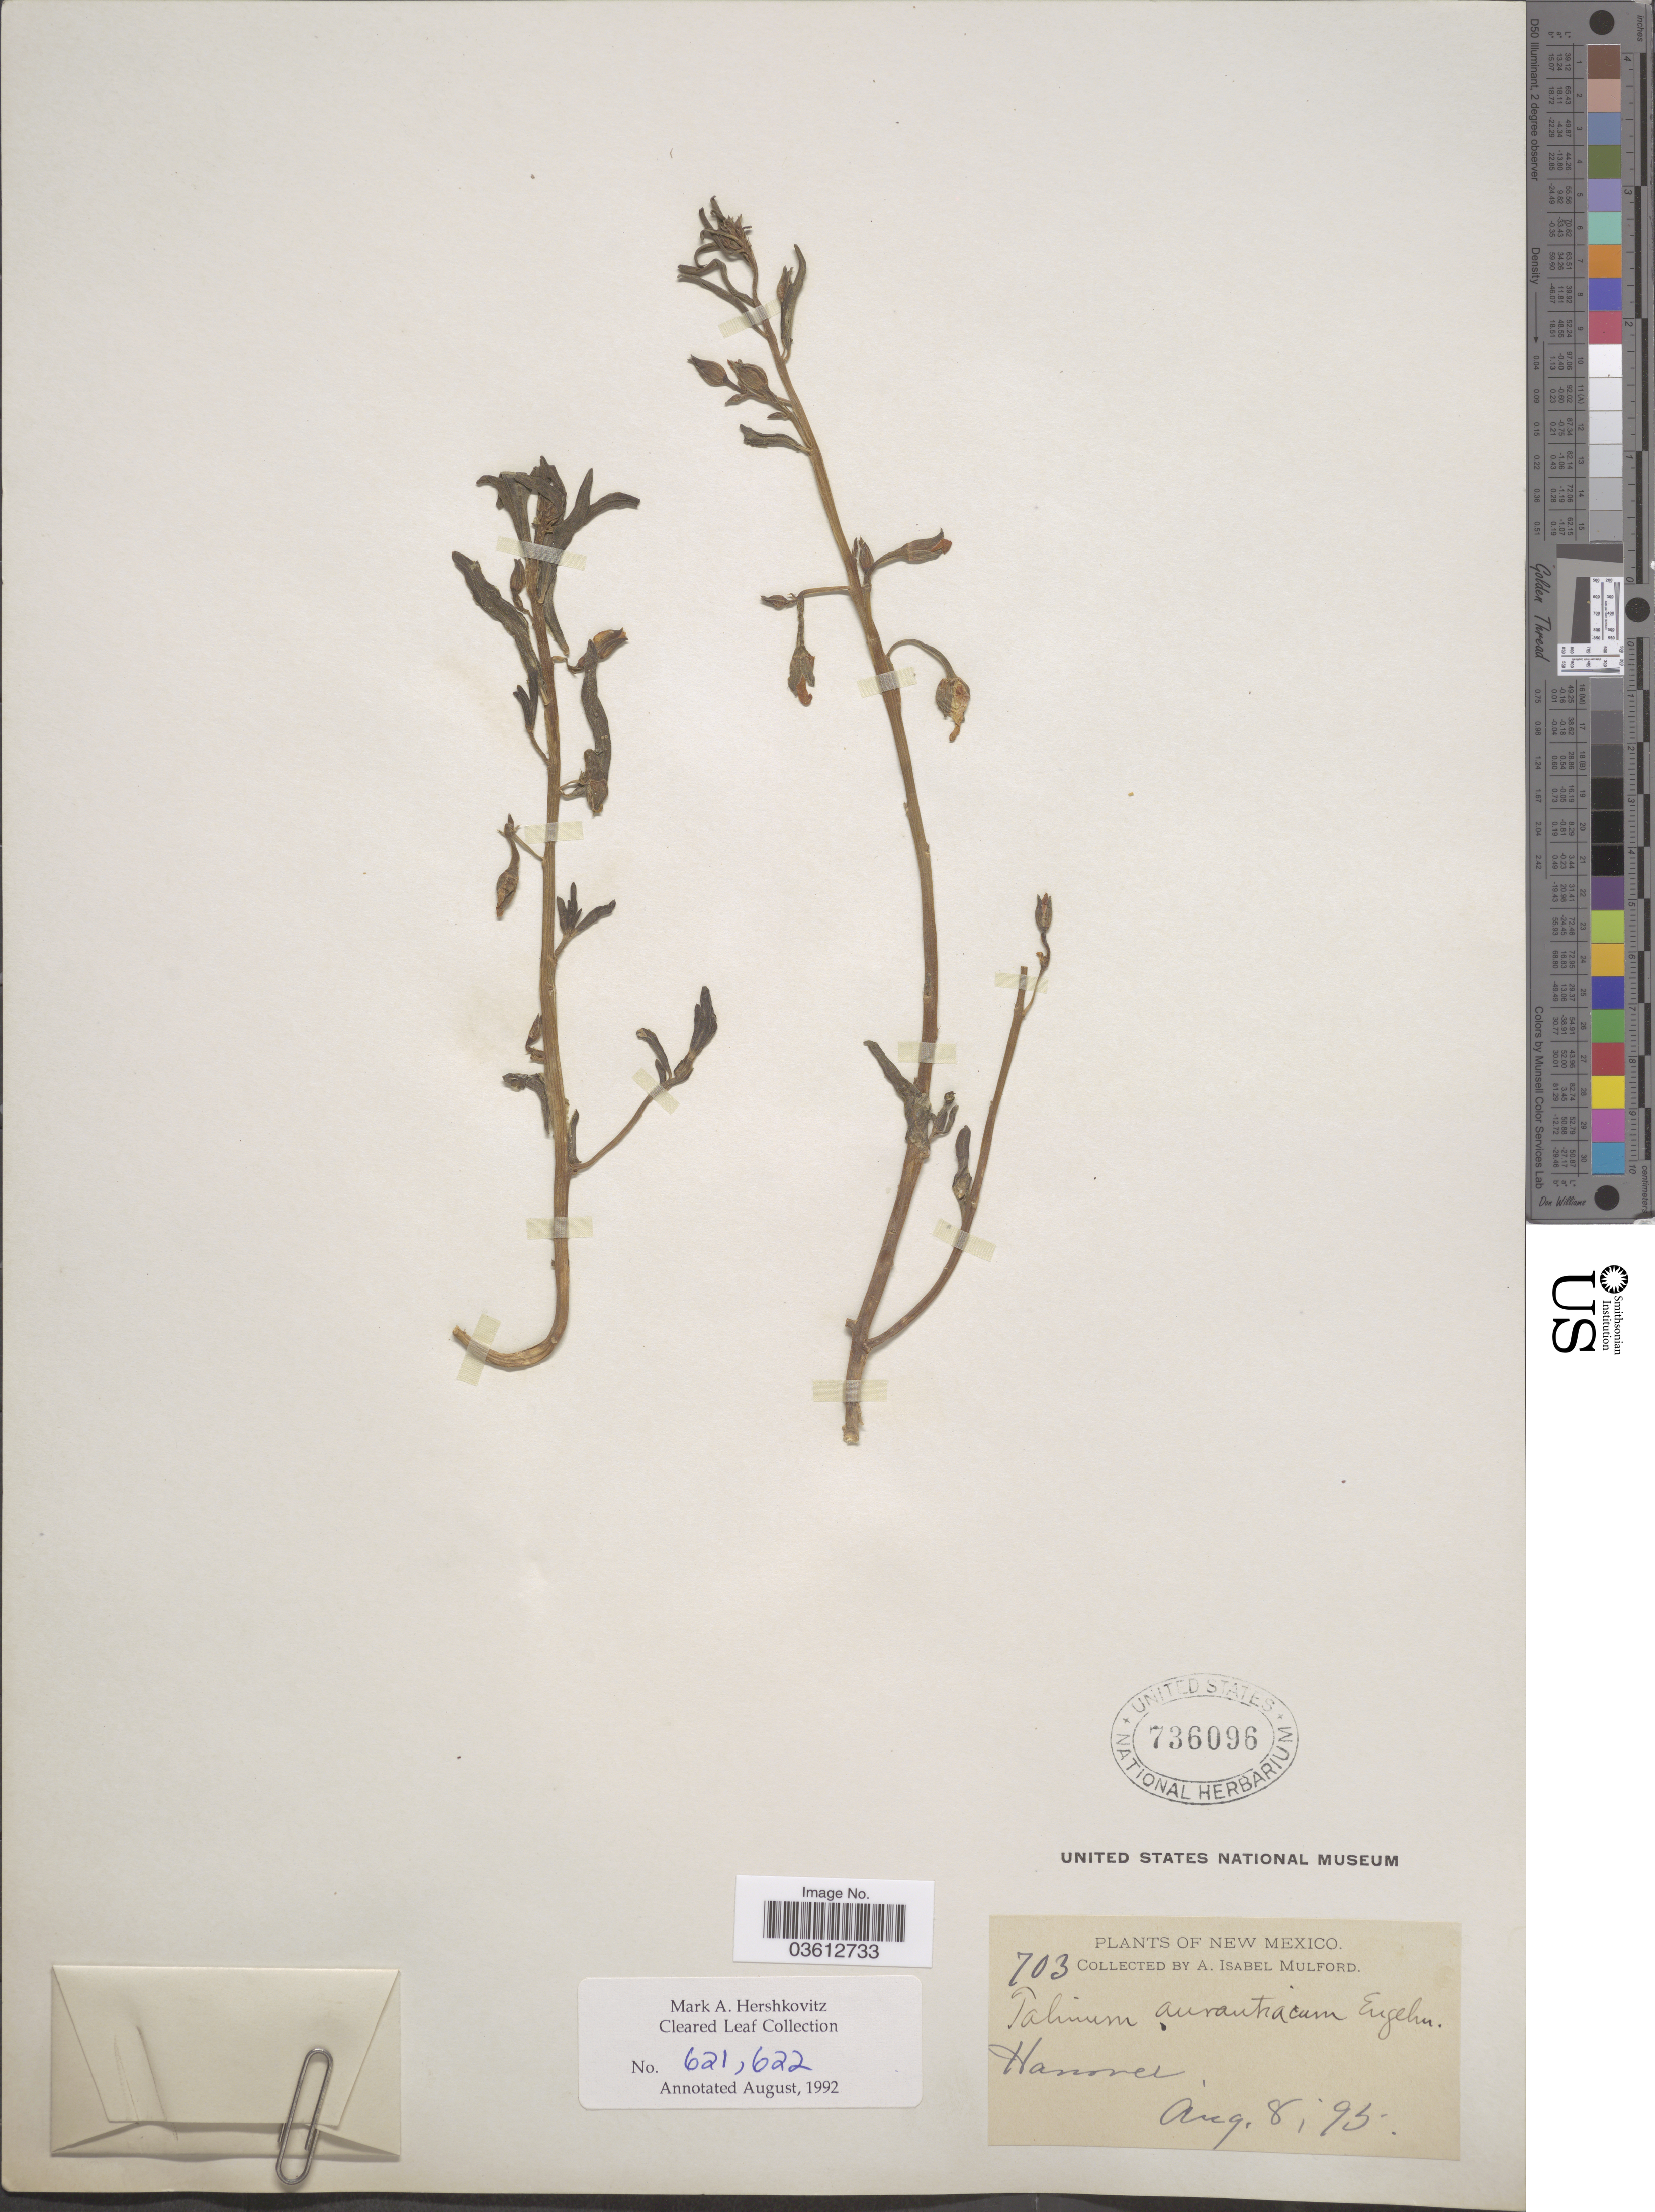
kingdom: Plantae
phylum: Tracheophyta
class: Magnoliopsida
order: Caryophyllales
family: Talinaceae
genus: Talinum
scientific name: Talinum aurantiacum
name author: Engelm. in A. Gray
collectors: A. Mulford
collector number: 703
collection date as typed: Transcribed d/m/y: 8/8/95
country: United States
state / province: New Mexico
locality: Hanover.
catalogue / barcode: US 736096